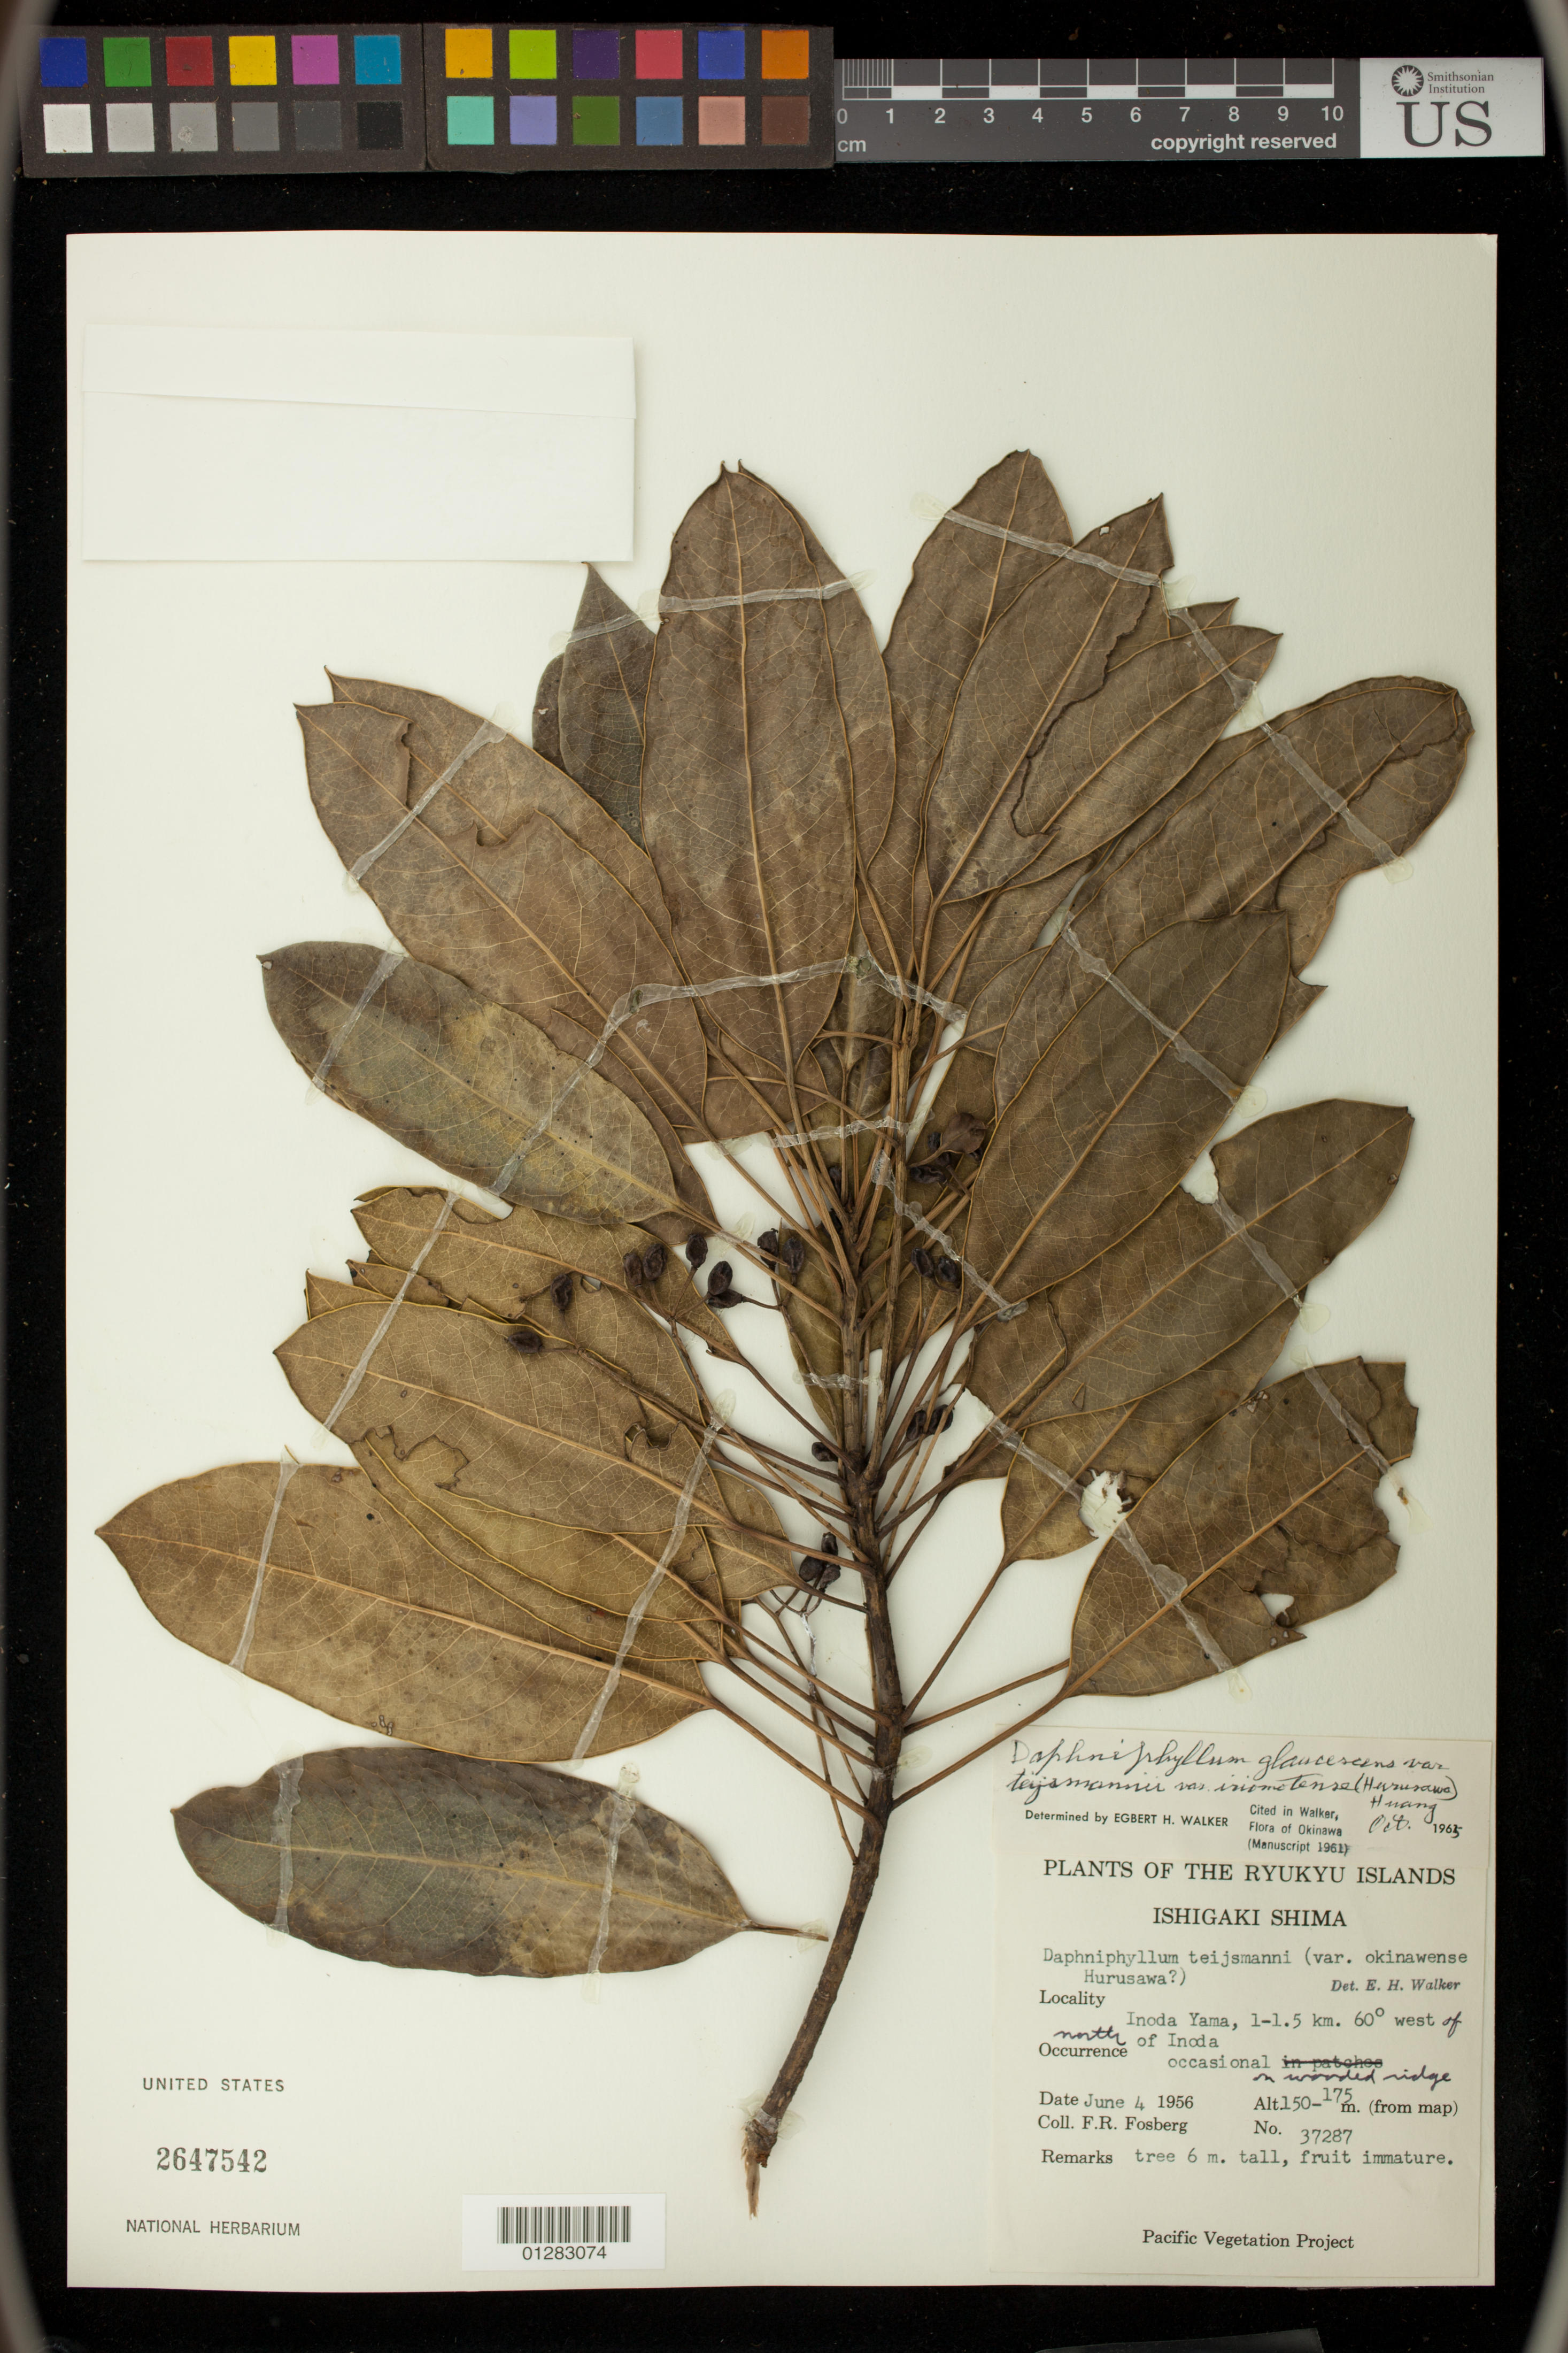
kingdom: Plantae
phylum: Tracheophyta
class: Magnoliopsida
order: Saxifragales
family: Daphniphyllaceae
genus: Daphniphyllum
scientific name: Daphniphyllum glaucescens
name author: Blume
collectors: F. R. Fosberg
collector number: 37287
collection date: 1956-06-04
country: Japan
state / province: Okinawa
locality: Inoda Yama, 1-1.5 km. 60º west of north of Inoda on wooded ridge. Ishigaki Shima. Ryukyu Islands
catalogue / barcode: US 2647542